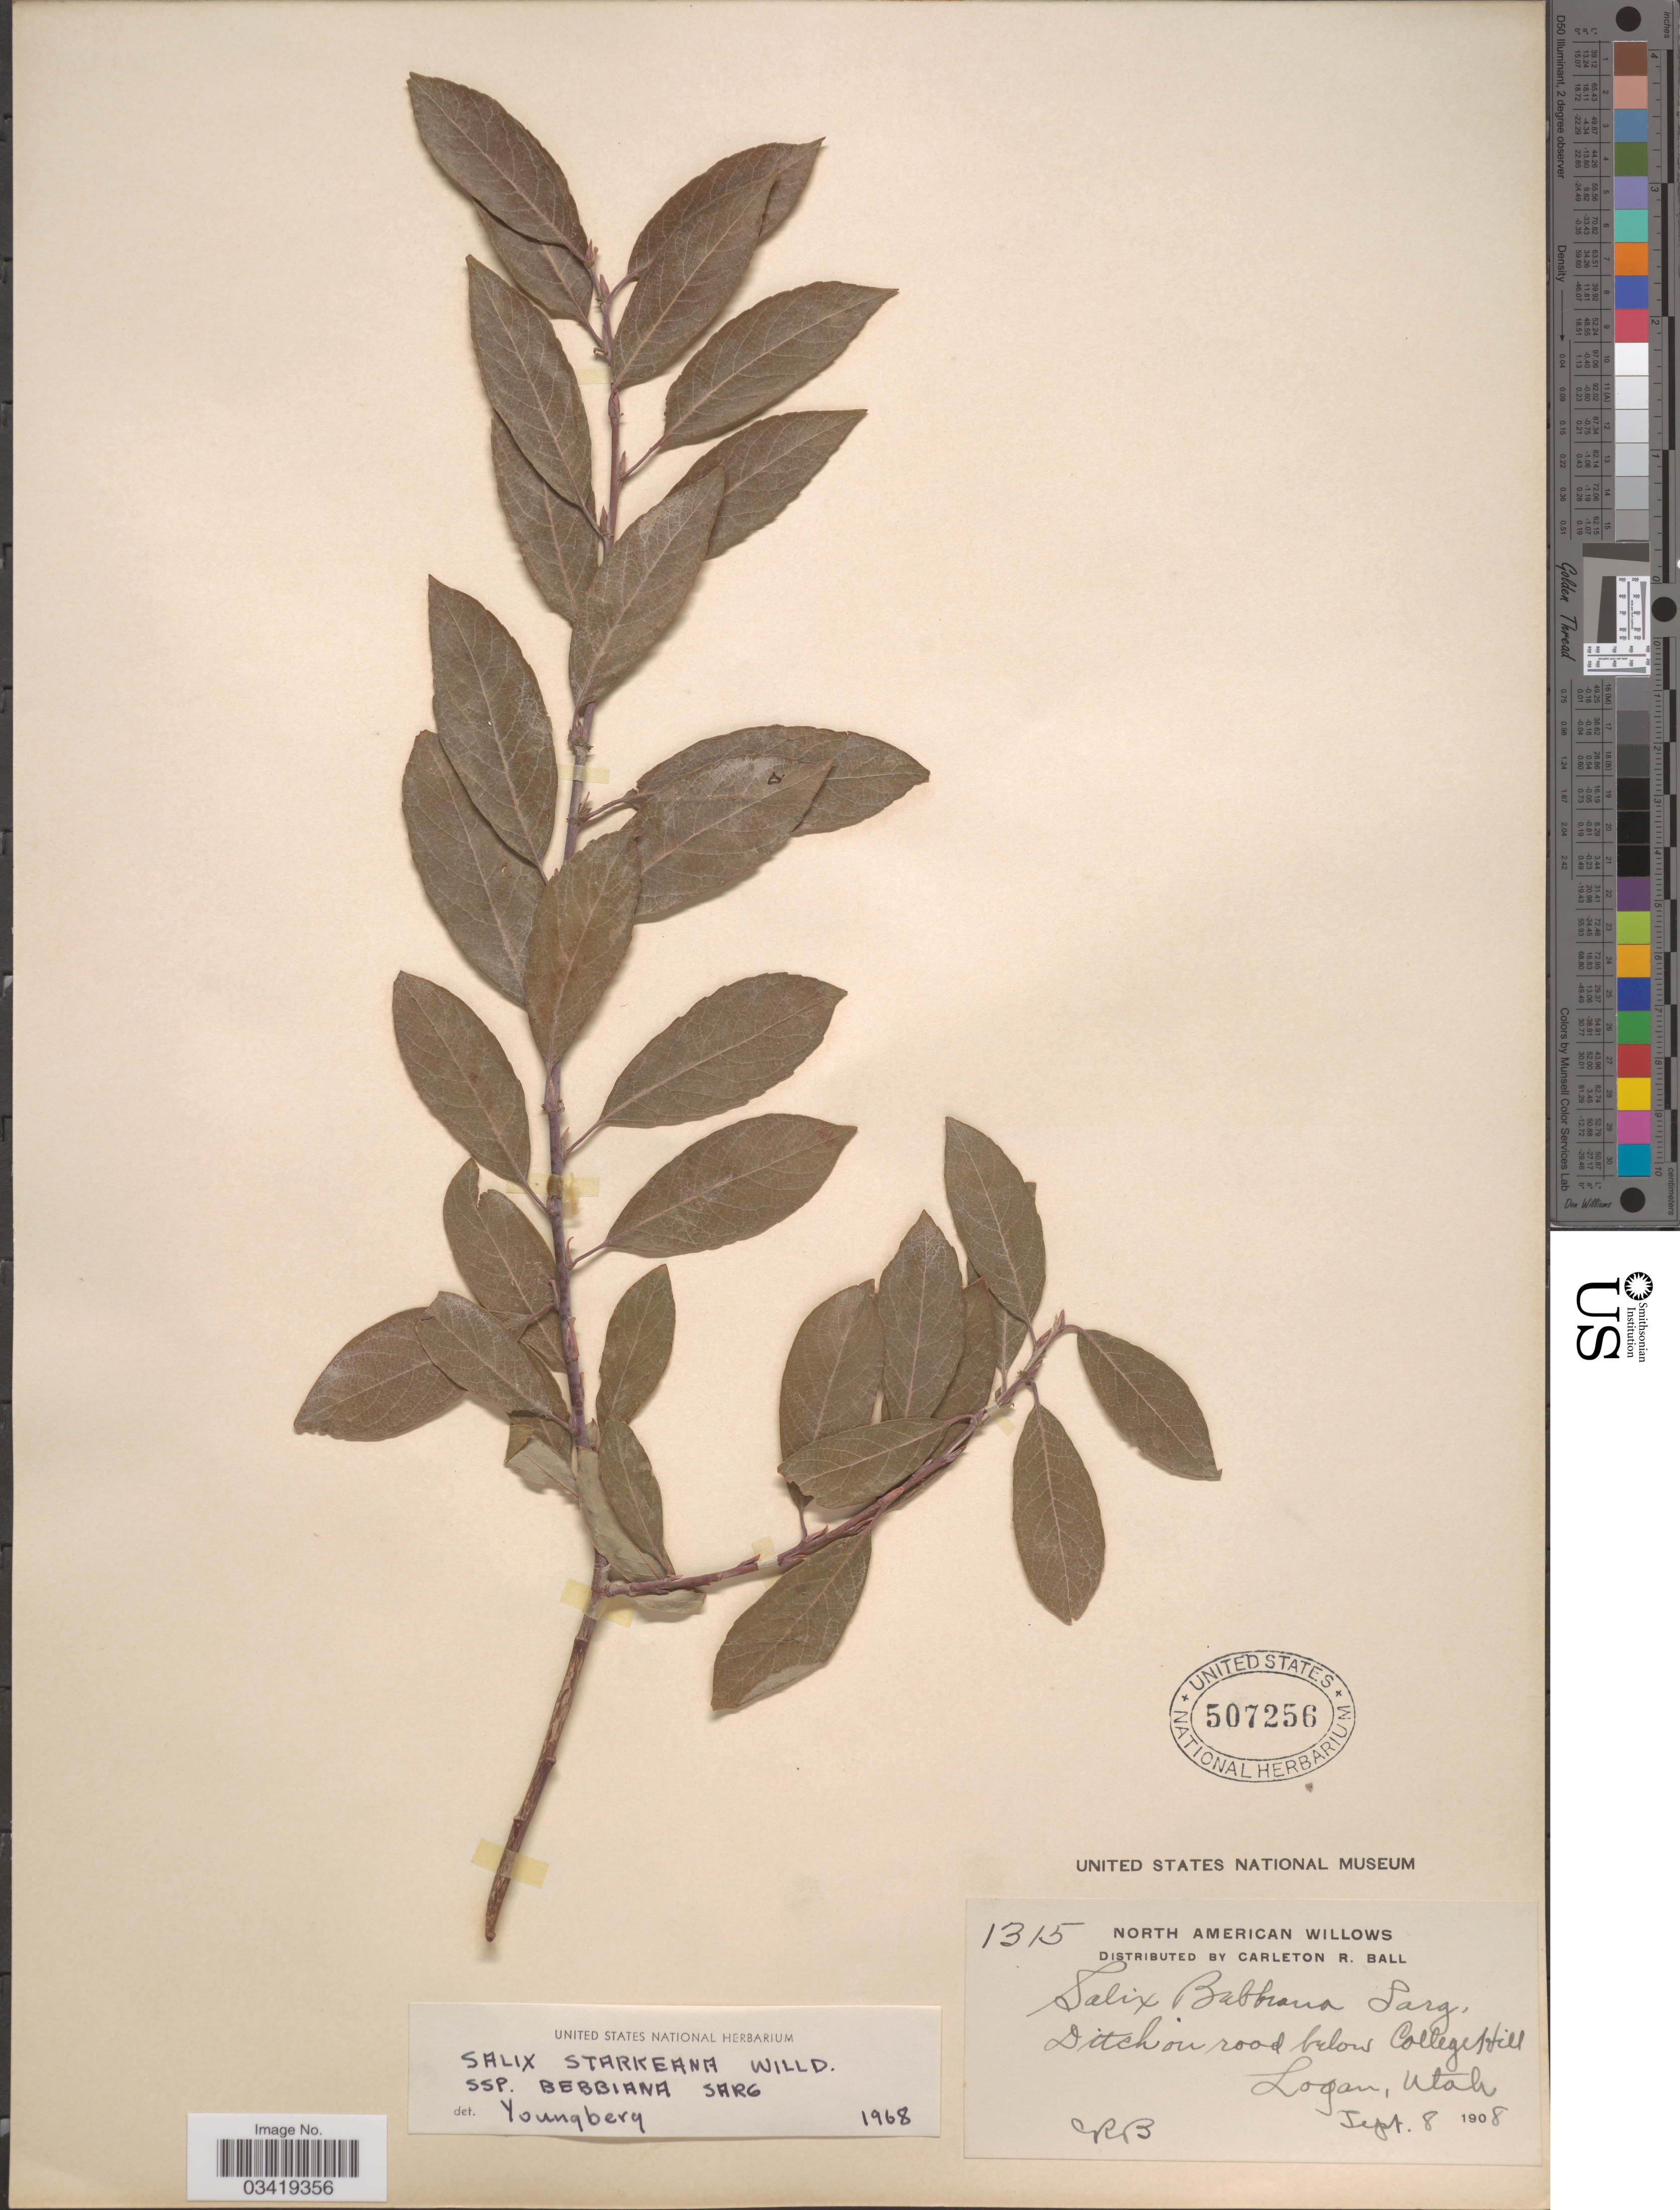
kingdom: Plantae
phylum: Tracheophyta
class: Magnoliopsida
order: Malpighiales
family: Salicaceae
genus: Salix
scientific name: Salix bebbiana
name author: Sarg.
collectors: C. R. Ball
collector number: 1315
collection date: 1908-09-08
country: United States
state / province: Utah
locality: Ditch on road below College Hill. Logan.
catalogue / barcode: US 507256